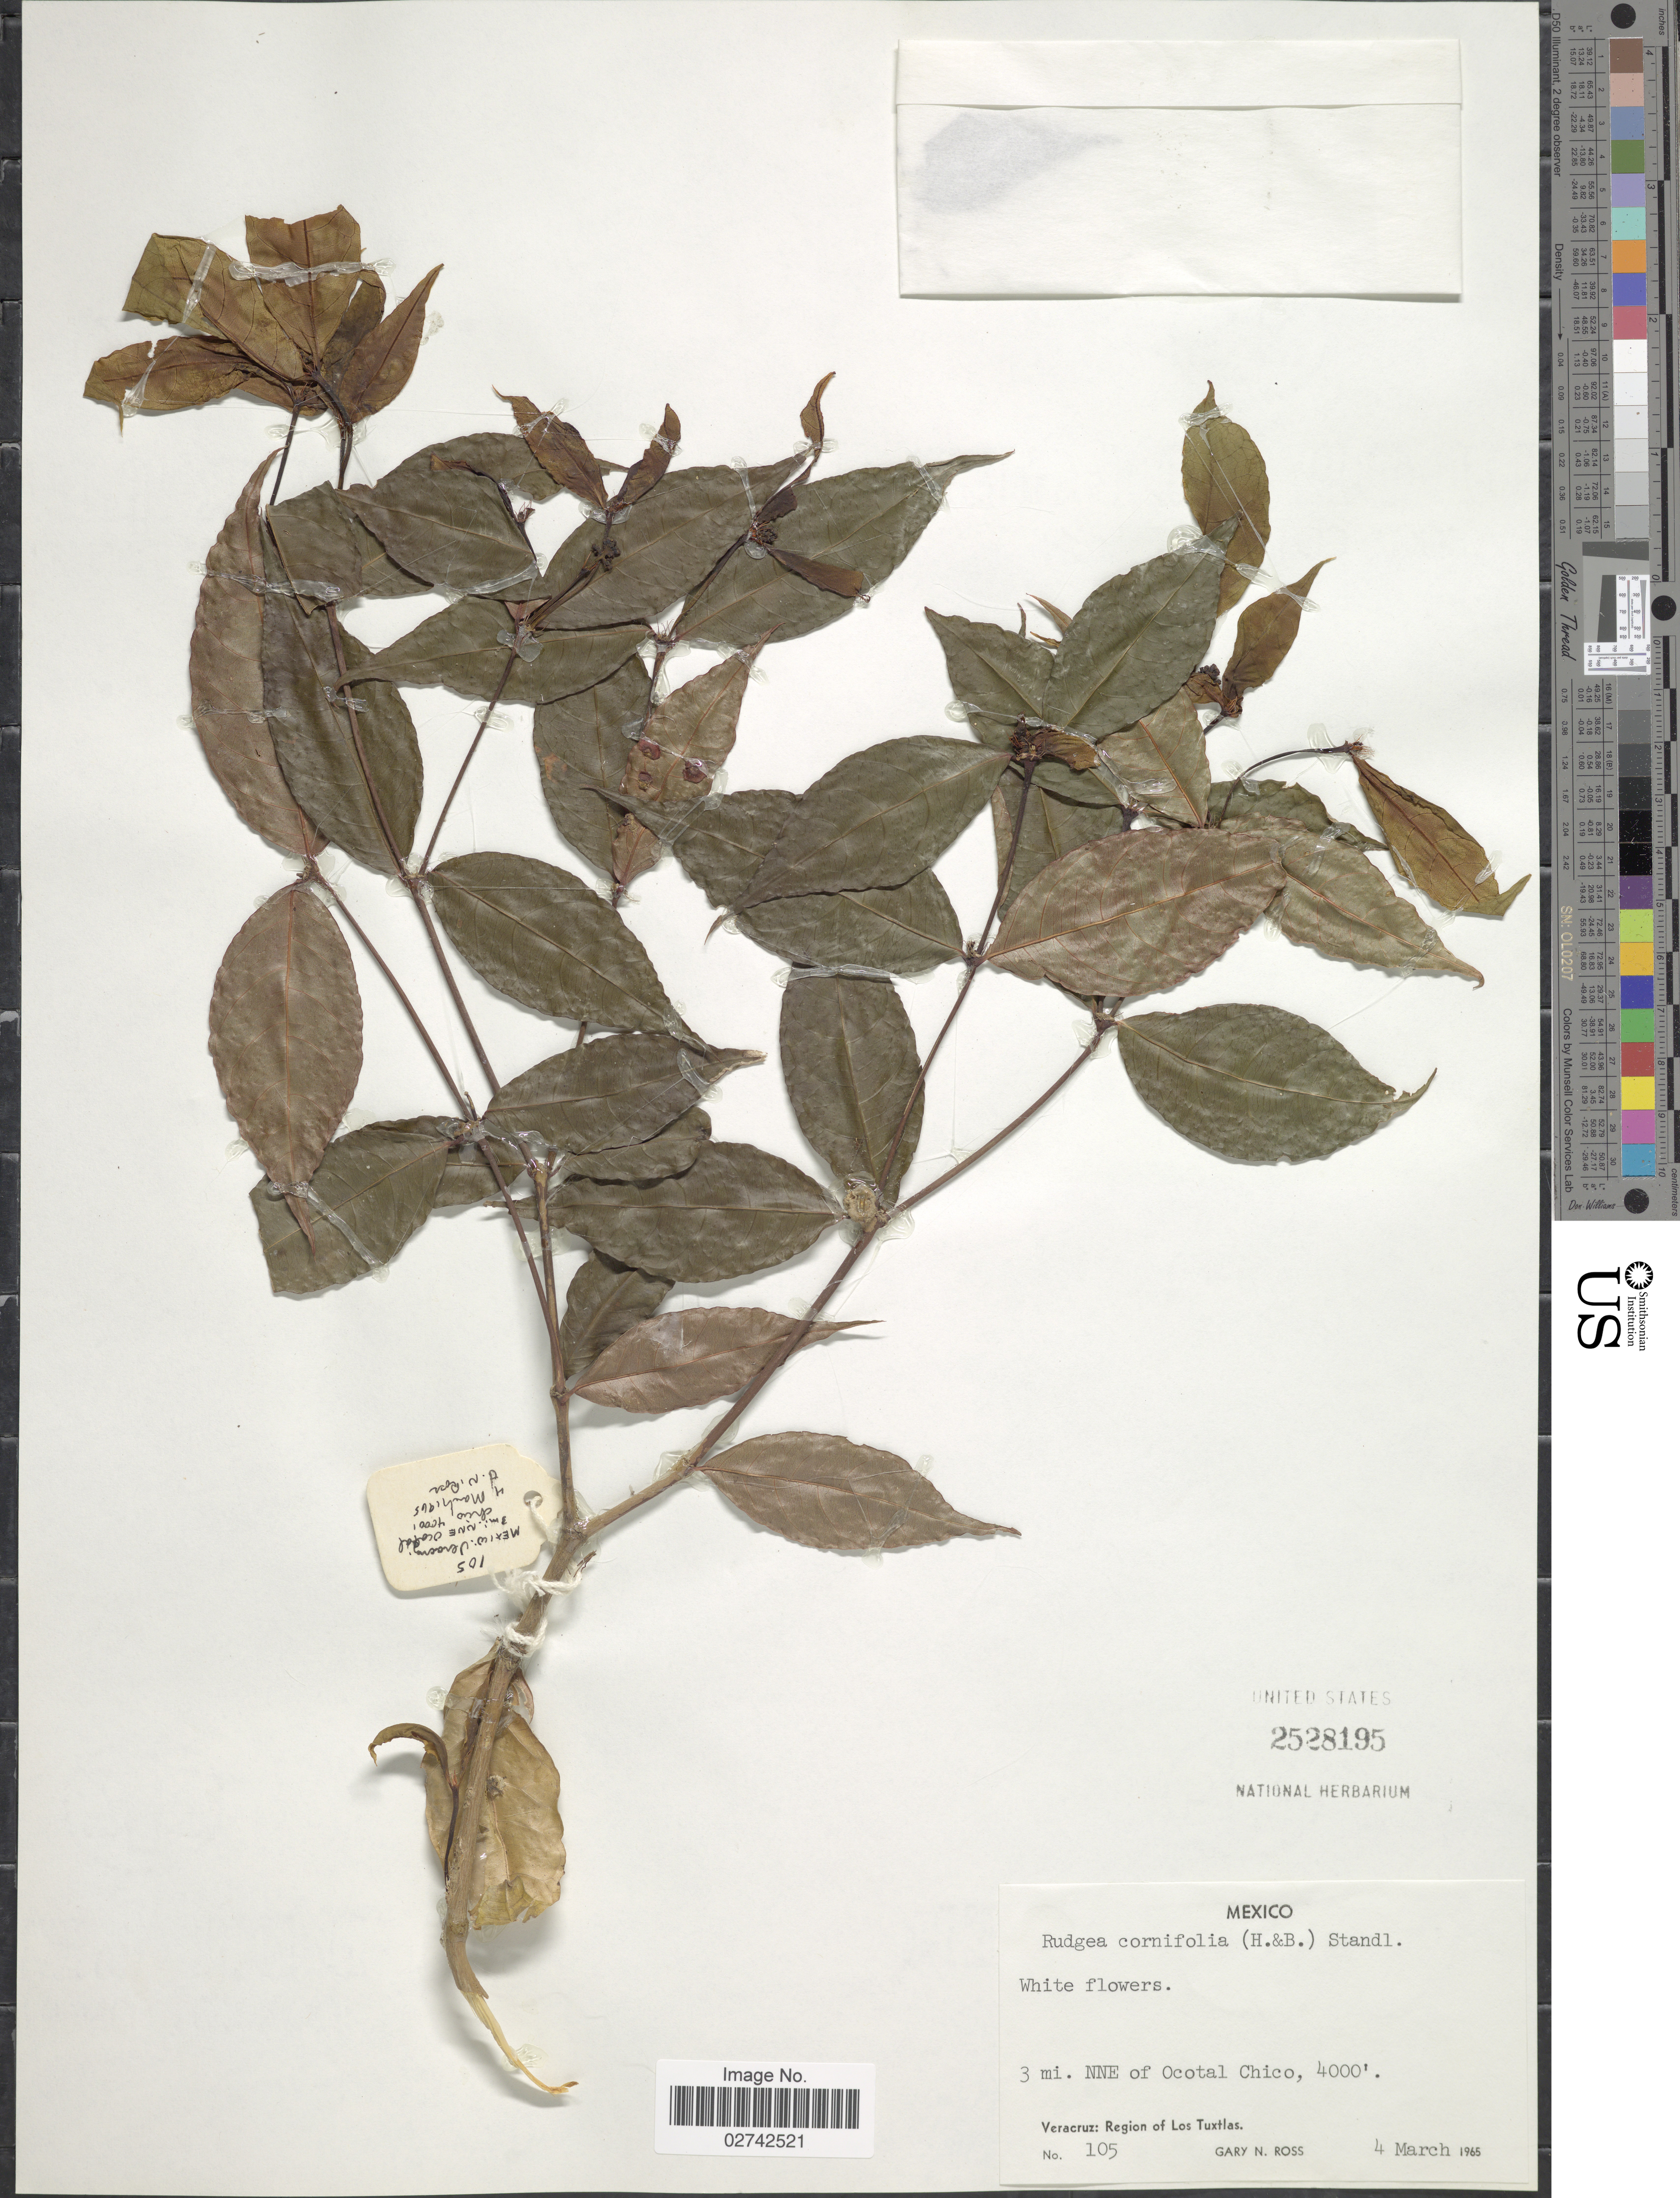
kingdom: Plantae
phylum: Tracheophyta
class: Magnoliopsida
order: Gentianales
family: Rubiaceae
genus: Rudgea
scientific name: Rudgea cornifolia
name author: (Kunth) Standl.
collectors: G. N. Ross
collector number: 105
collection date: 1965-03-04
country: Mexico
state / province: Veracruz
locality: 3 mi. NNE of Ocotal Chico, Veracruz: Region of Los Tuxtlas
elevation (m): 1219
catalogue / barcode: US 2528195